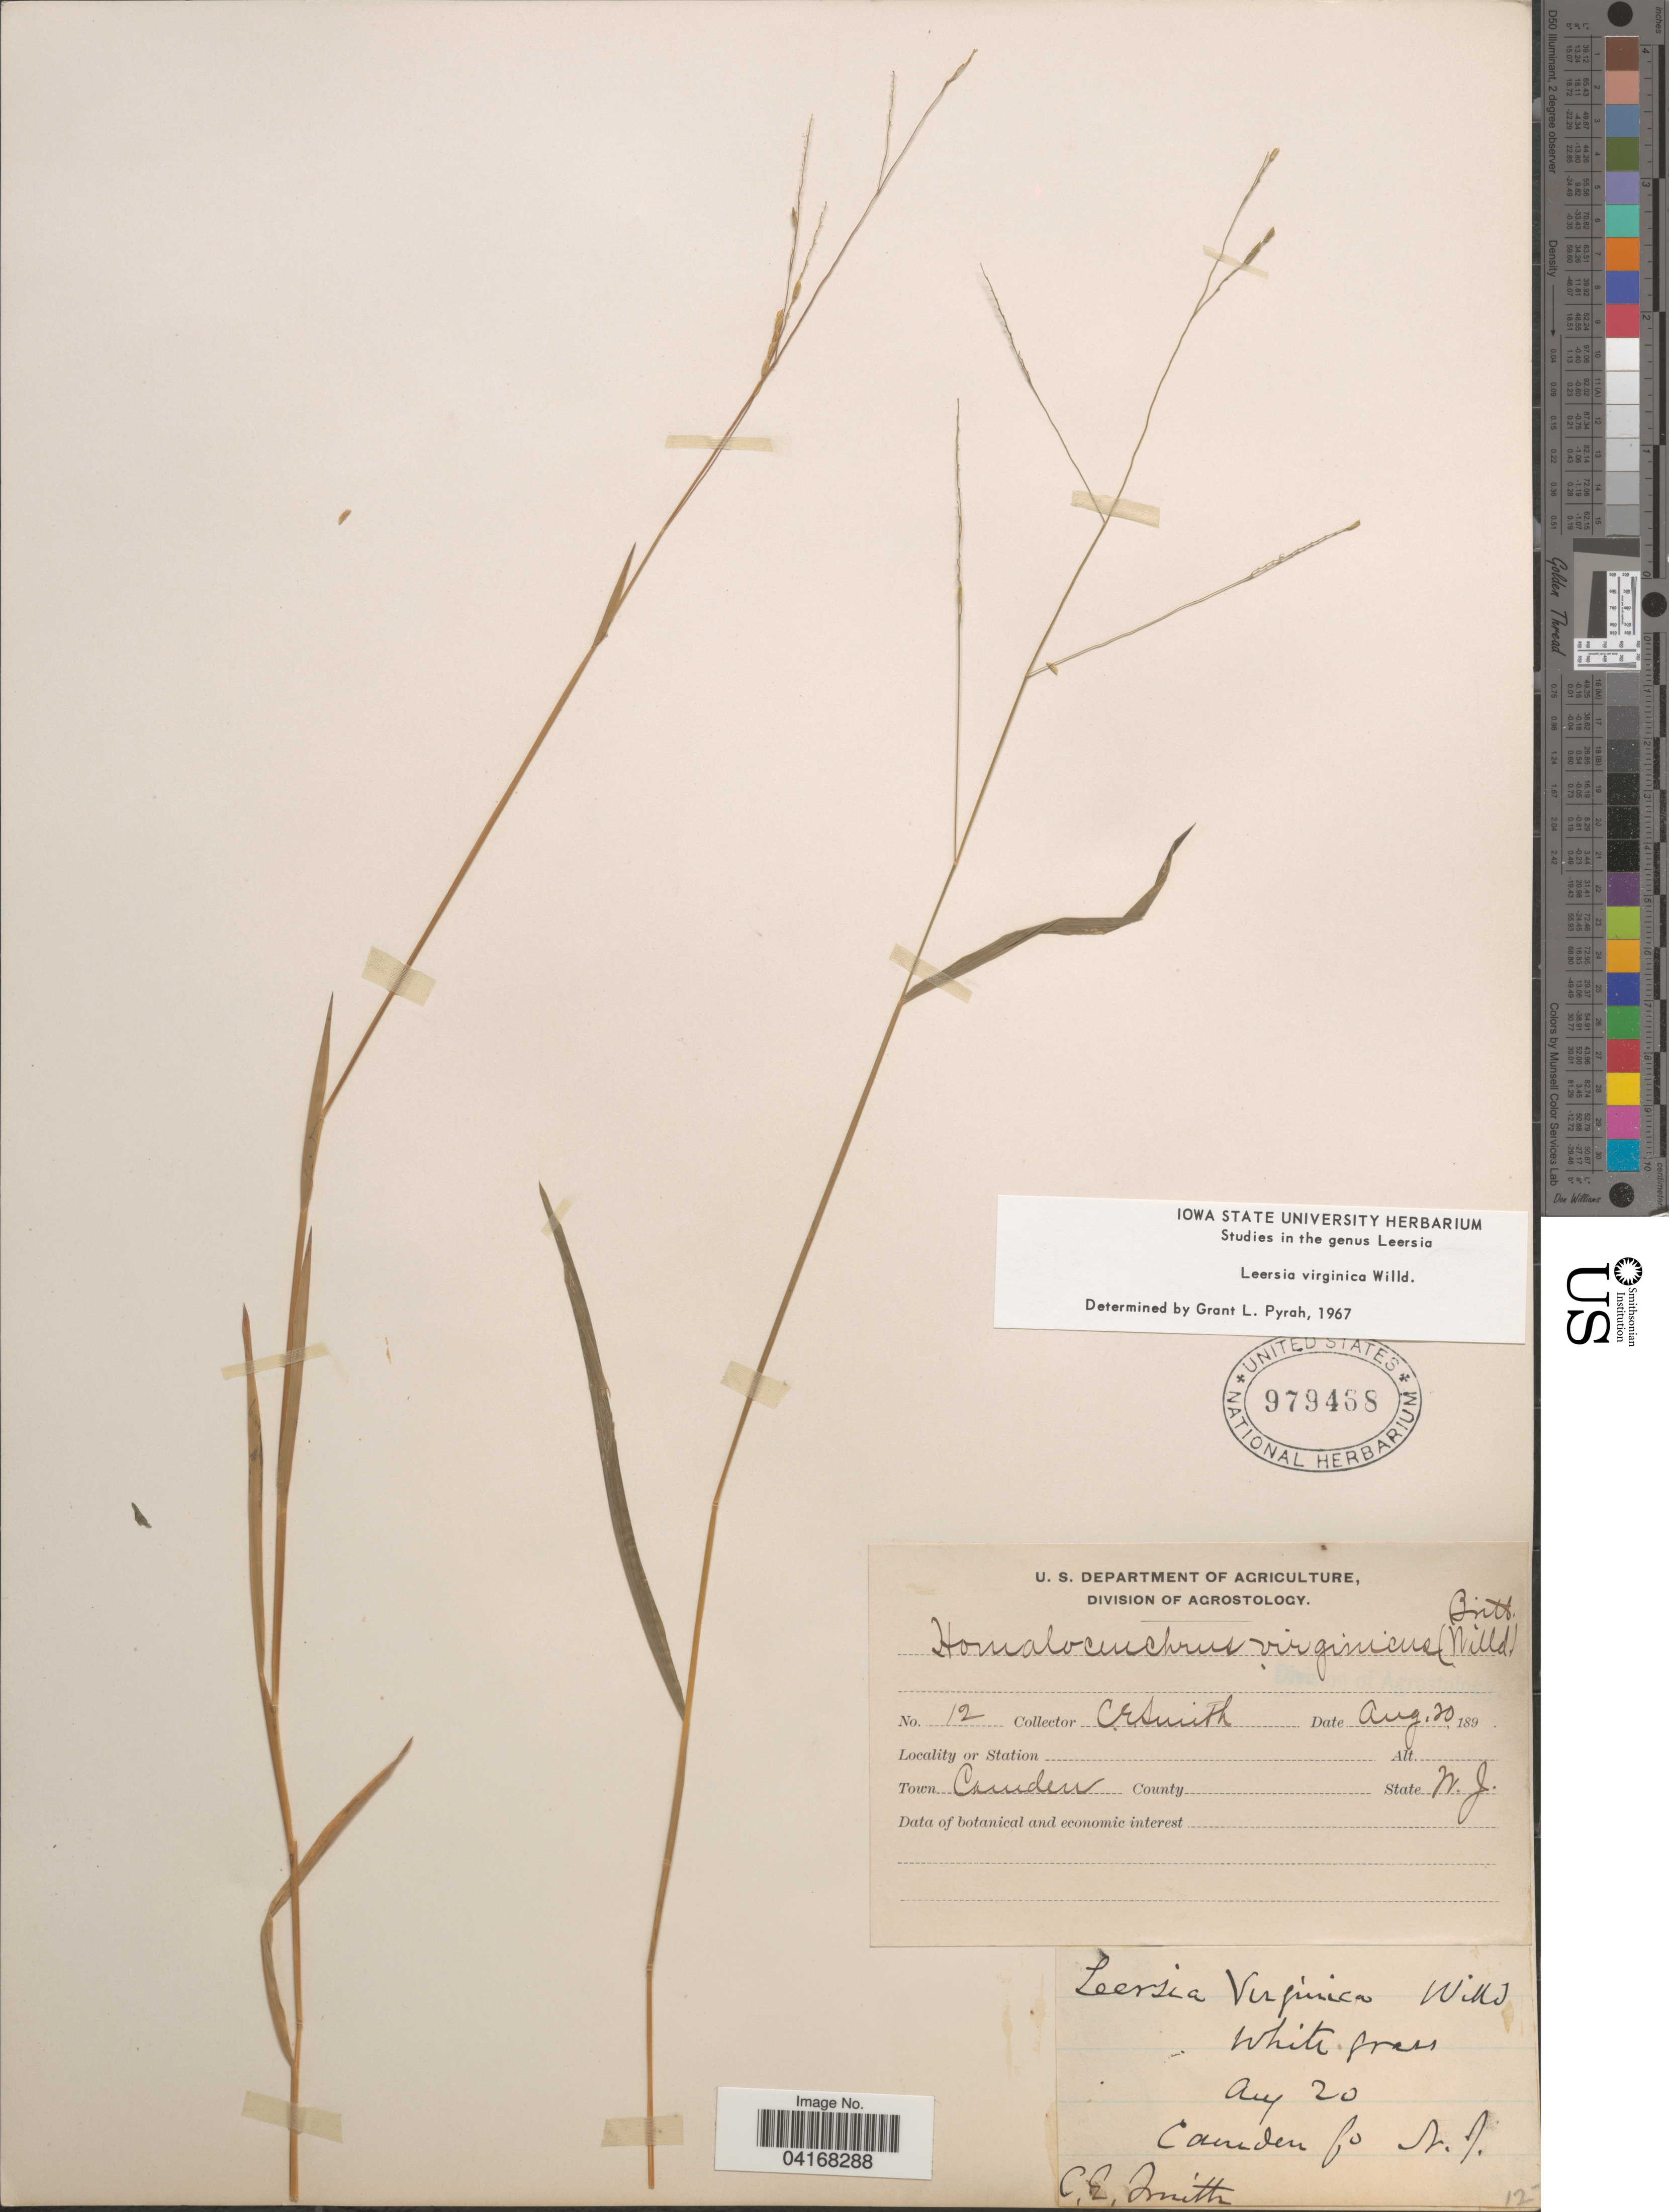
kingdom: Plantae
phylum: Tracheophyta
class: Liliopsida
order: Poales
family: Poaceae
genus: Leersia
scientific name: Leersia virginica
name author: Willd.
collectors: C. E. Smith Jr.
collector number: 12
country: United States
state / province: New Jersey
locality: Town Camden.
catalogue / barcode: US 979468